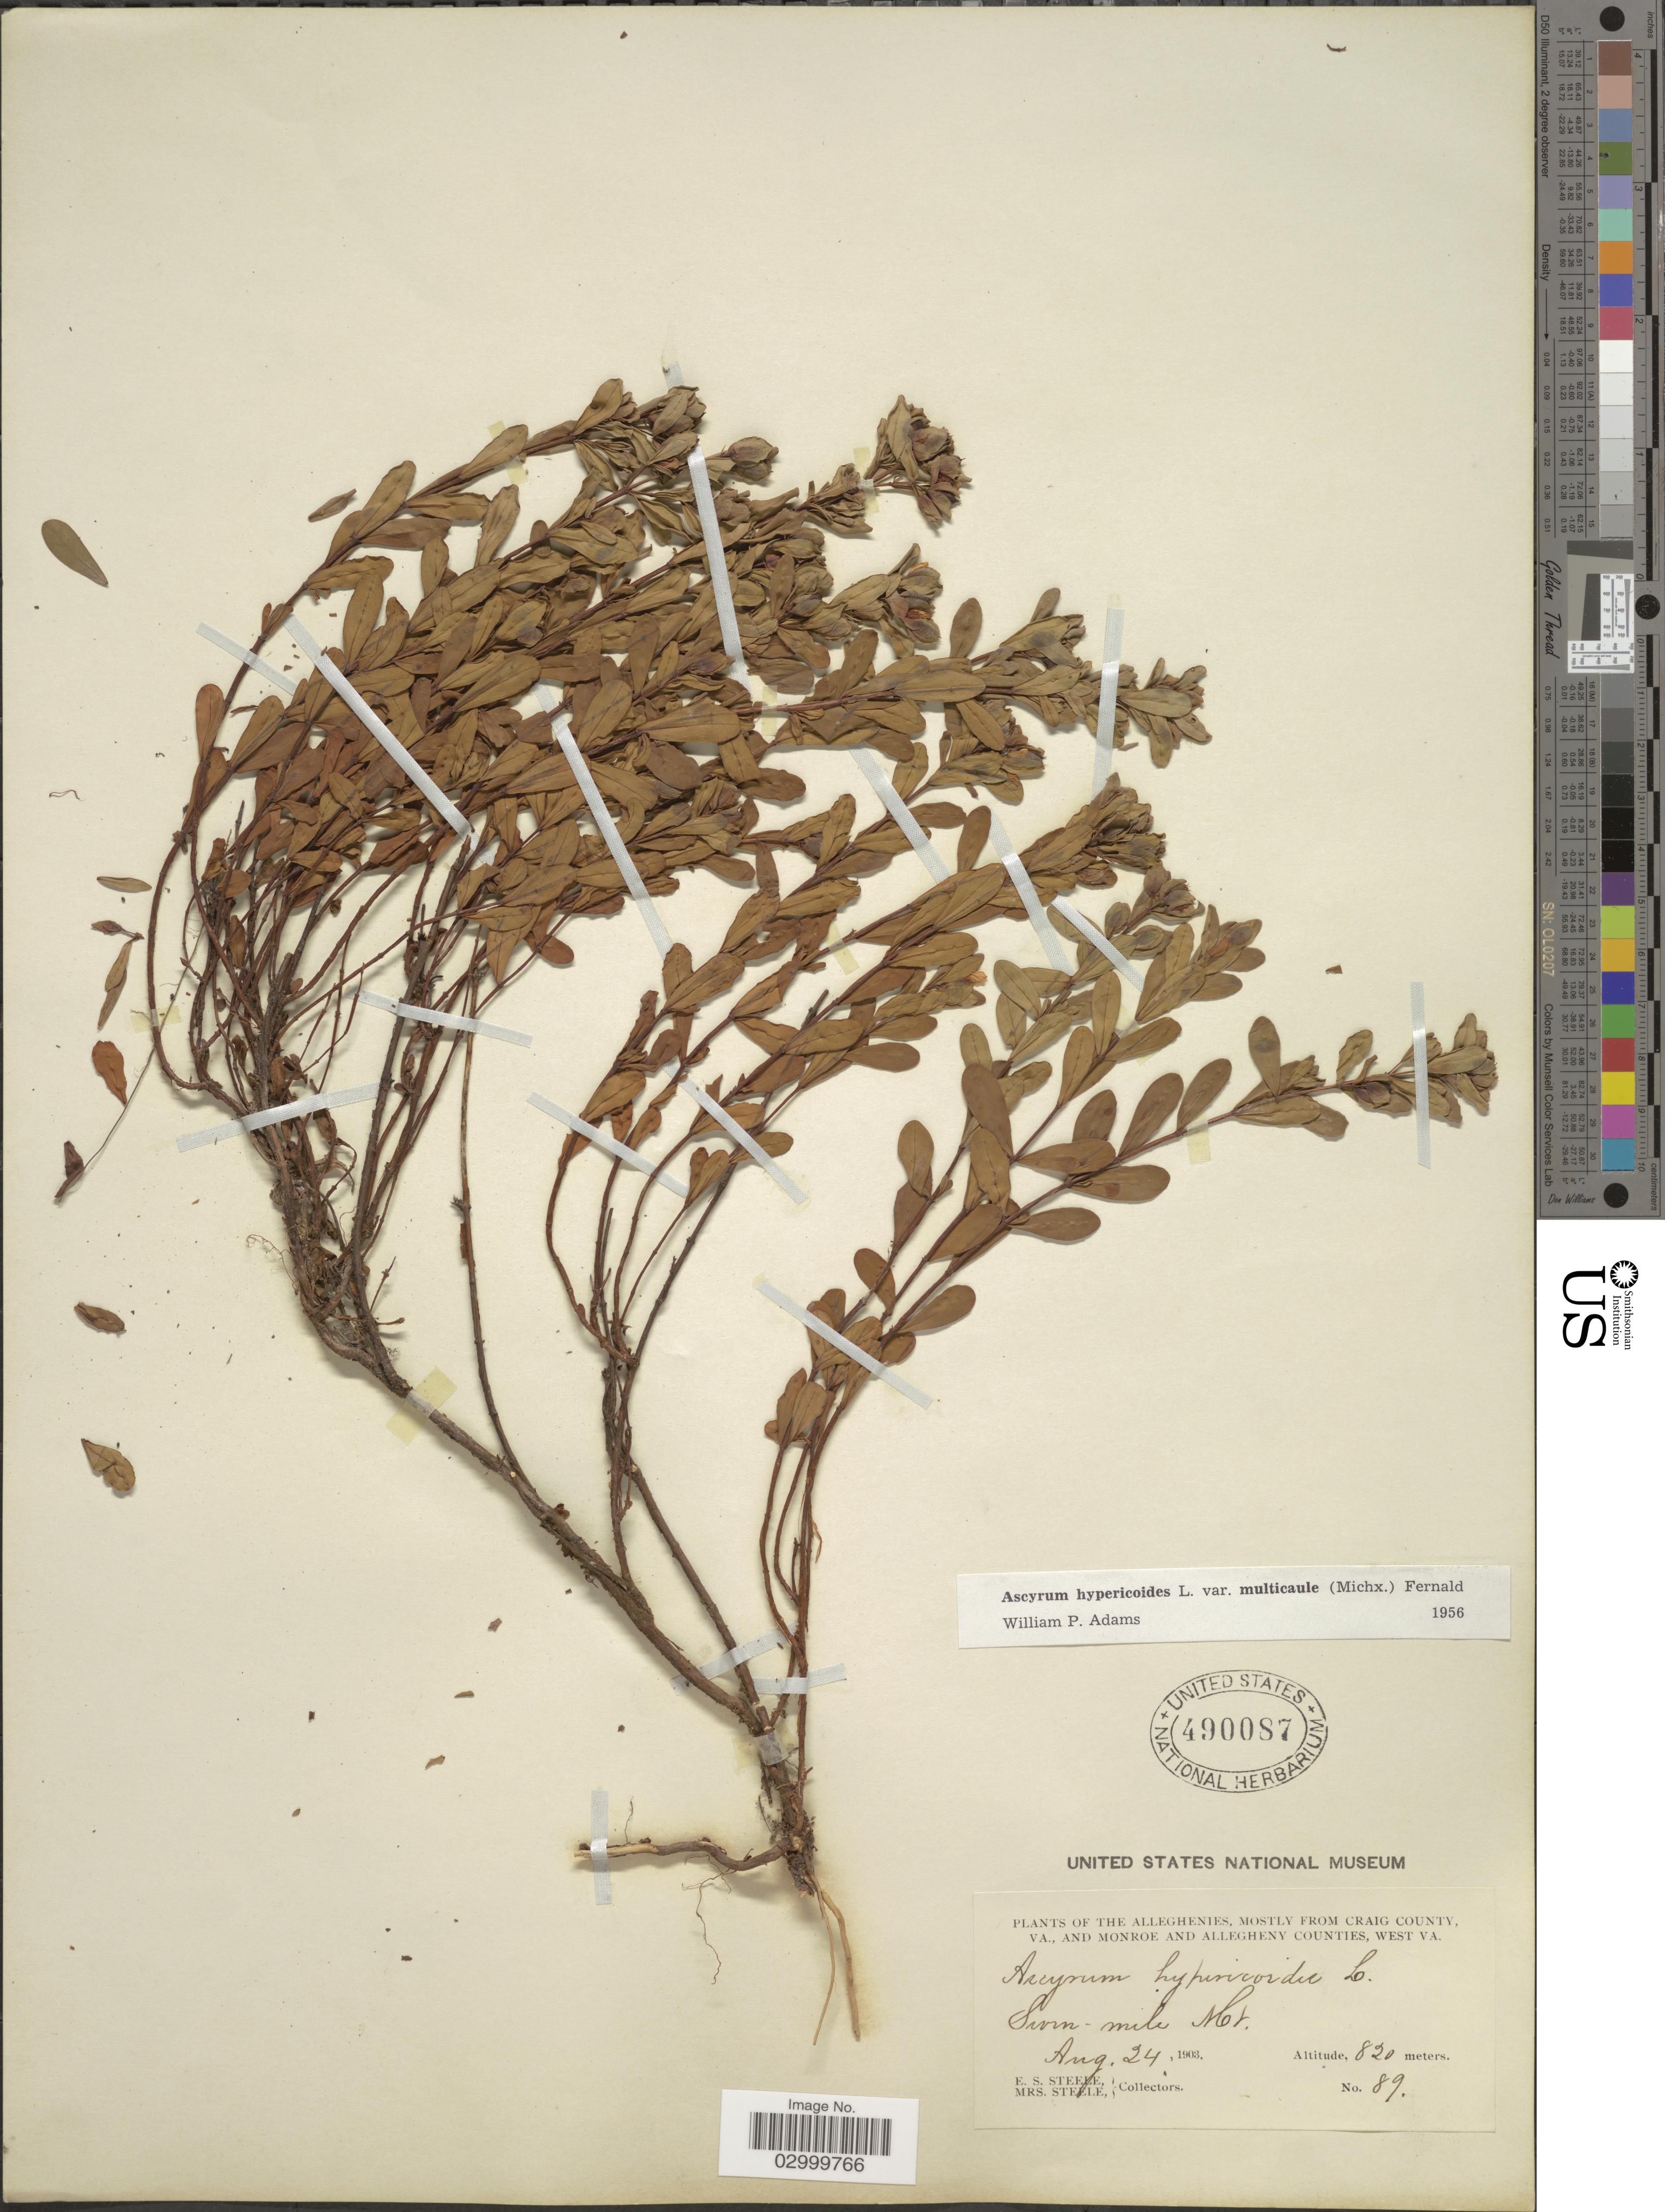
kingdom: Plantae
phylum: Tracheophyta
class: Magnoliopsida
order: Malpighiales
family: Hypericaceae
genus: Hypericum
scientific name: Hypericum stragulum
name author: W.P. Adams & N. Robson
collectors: E. Steele & Mrs. E. S. Steele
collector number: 89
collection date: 1903-08-24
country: United States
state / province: Virginia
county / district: Craig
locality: The Alleghenies, mostly from Craig County, VA, and Monroe and Allegheny Counties, West Va., Seven-mile Mt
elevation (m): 820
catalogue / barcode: US 490087